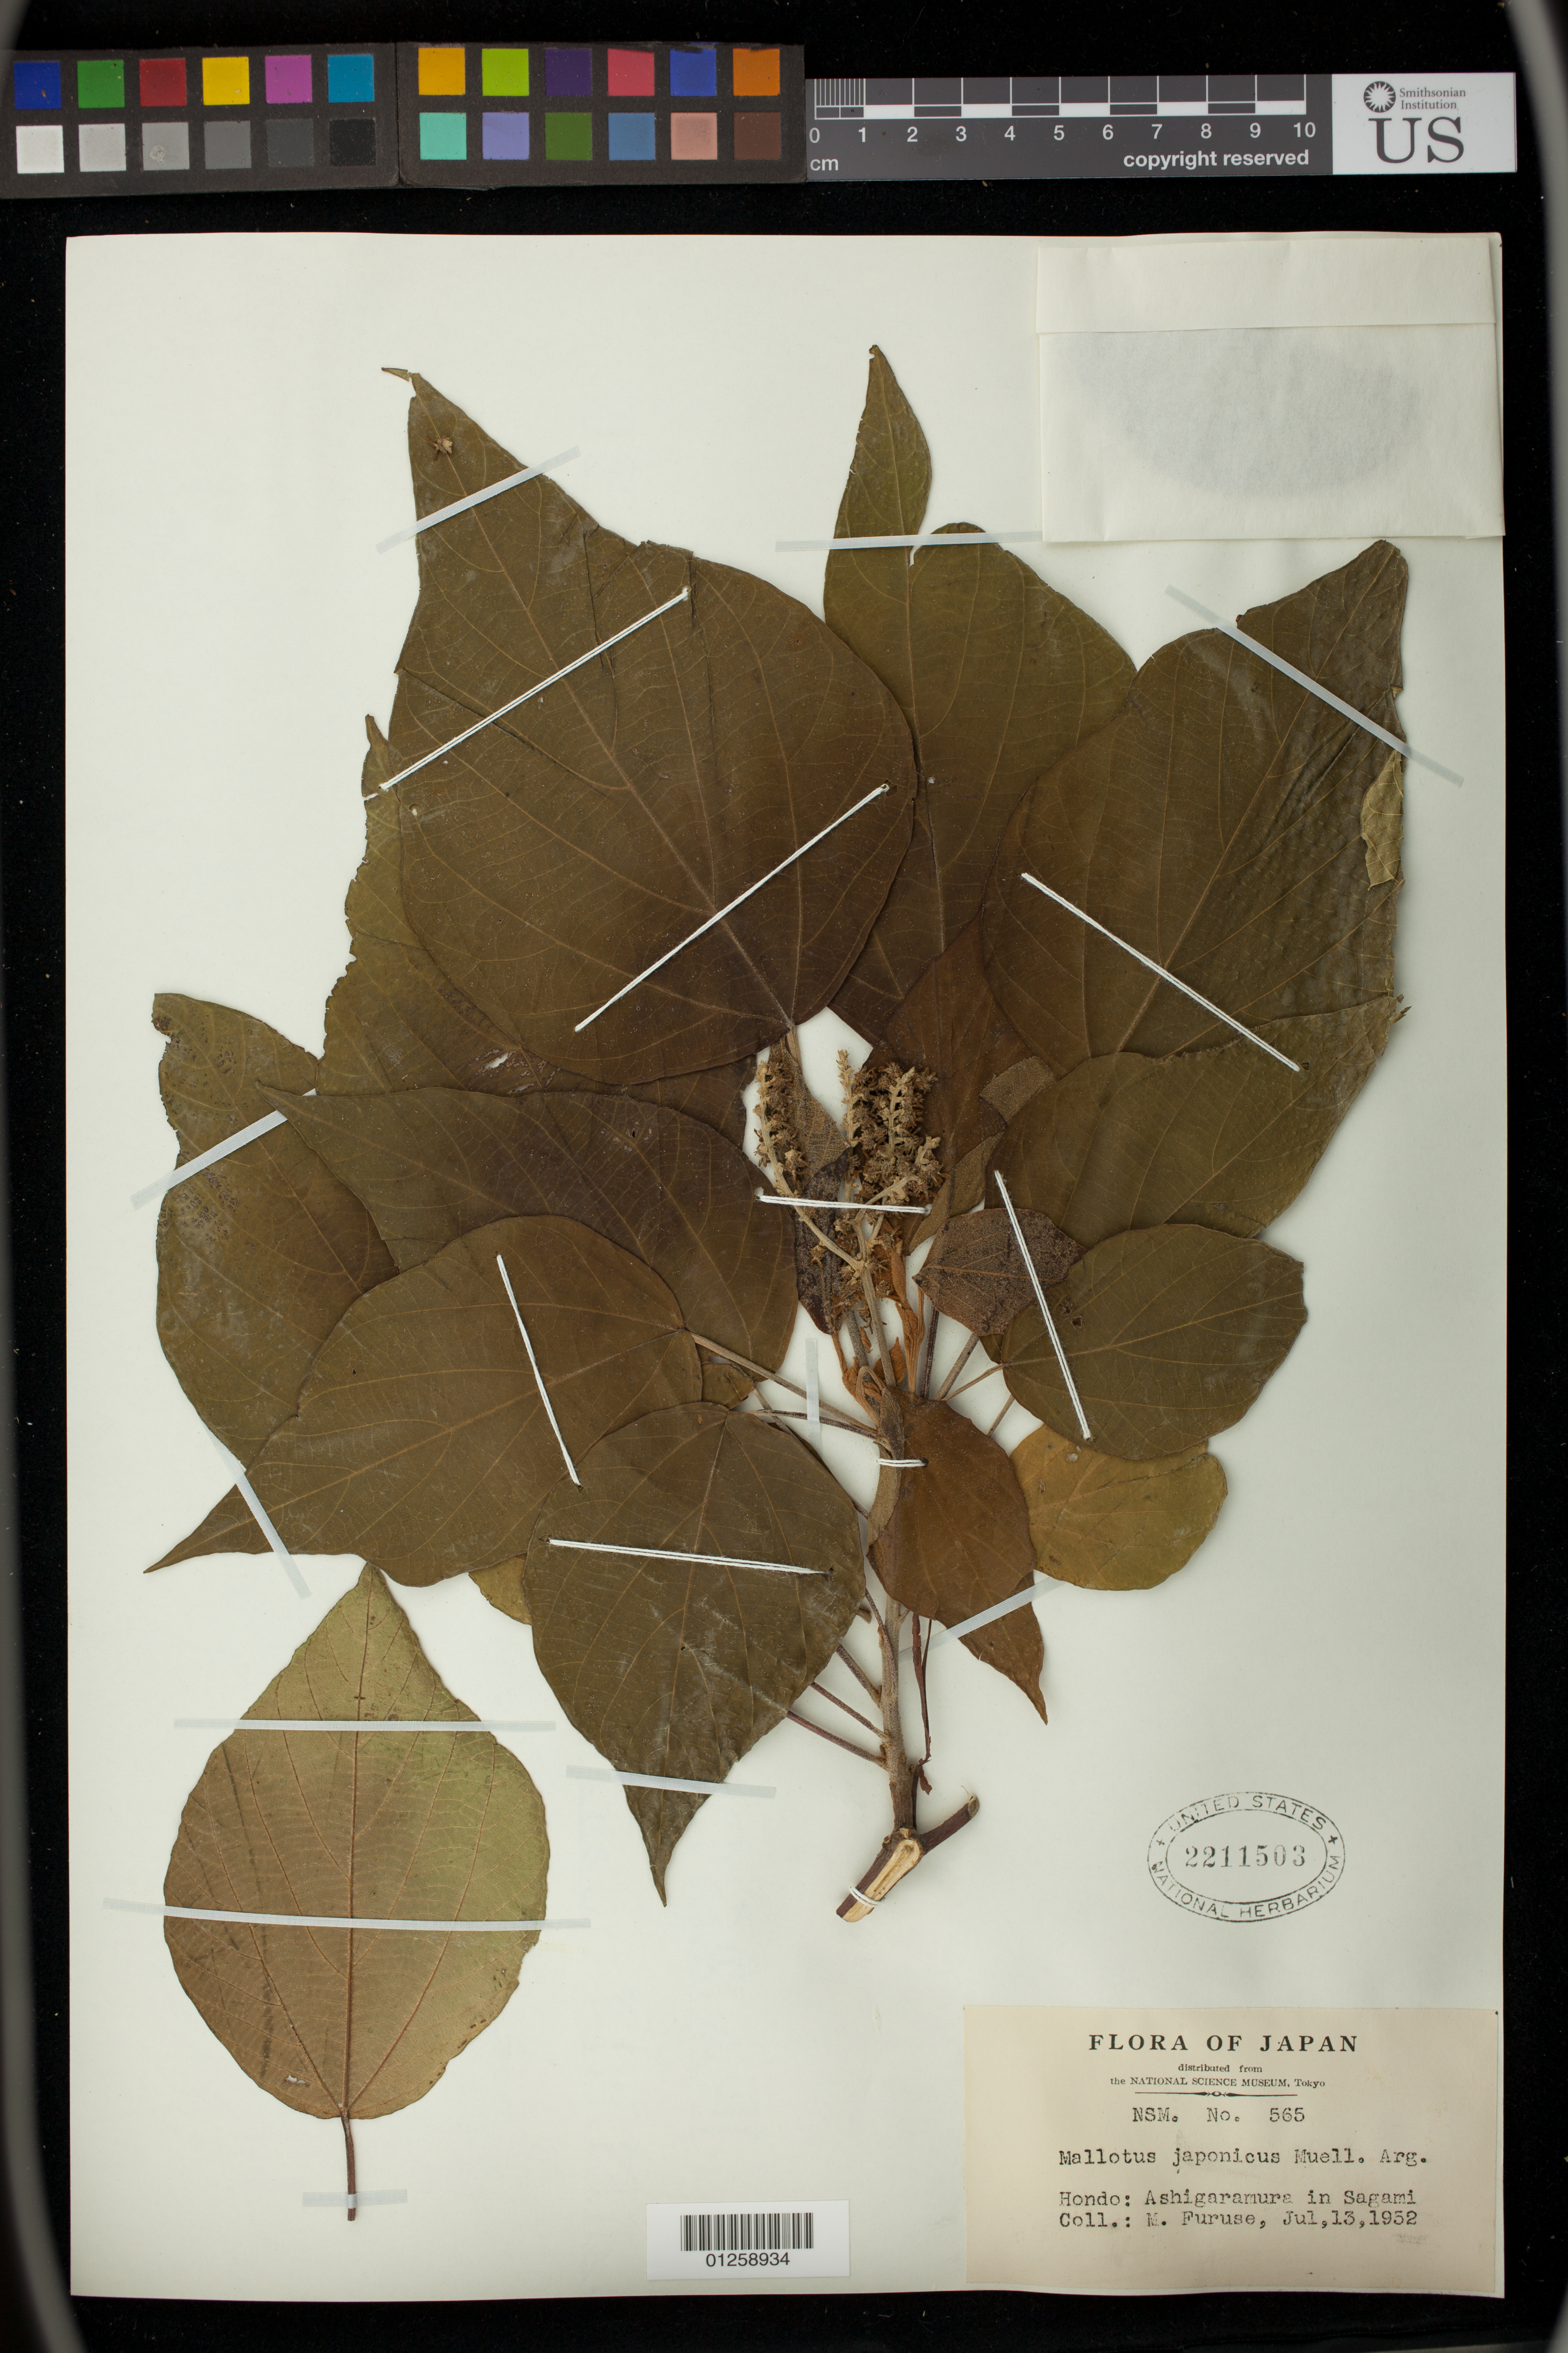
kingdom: Plantae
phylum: Tracheophyta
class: Magnoliopsida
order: Malpighiales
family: Euphorbiaceae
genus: Mallotus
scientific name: Mallotus japonicus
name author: (Spreng.) Müll. Arg.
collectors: M. Furuse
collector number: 565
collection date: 1952-07-13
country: Japan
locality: Ashigaramura in Sagami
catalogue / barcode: US 2211503